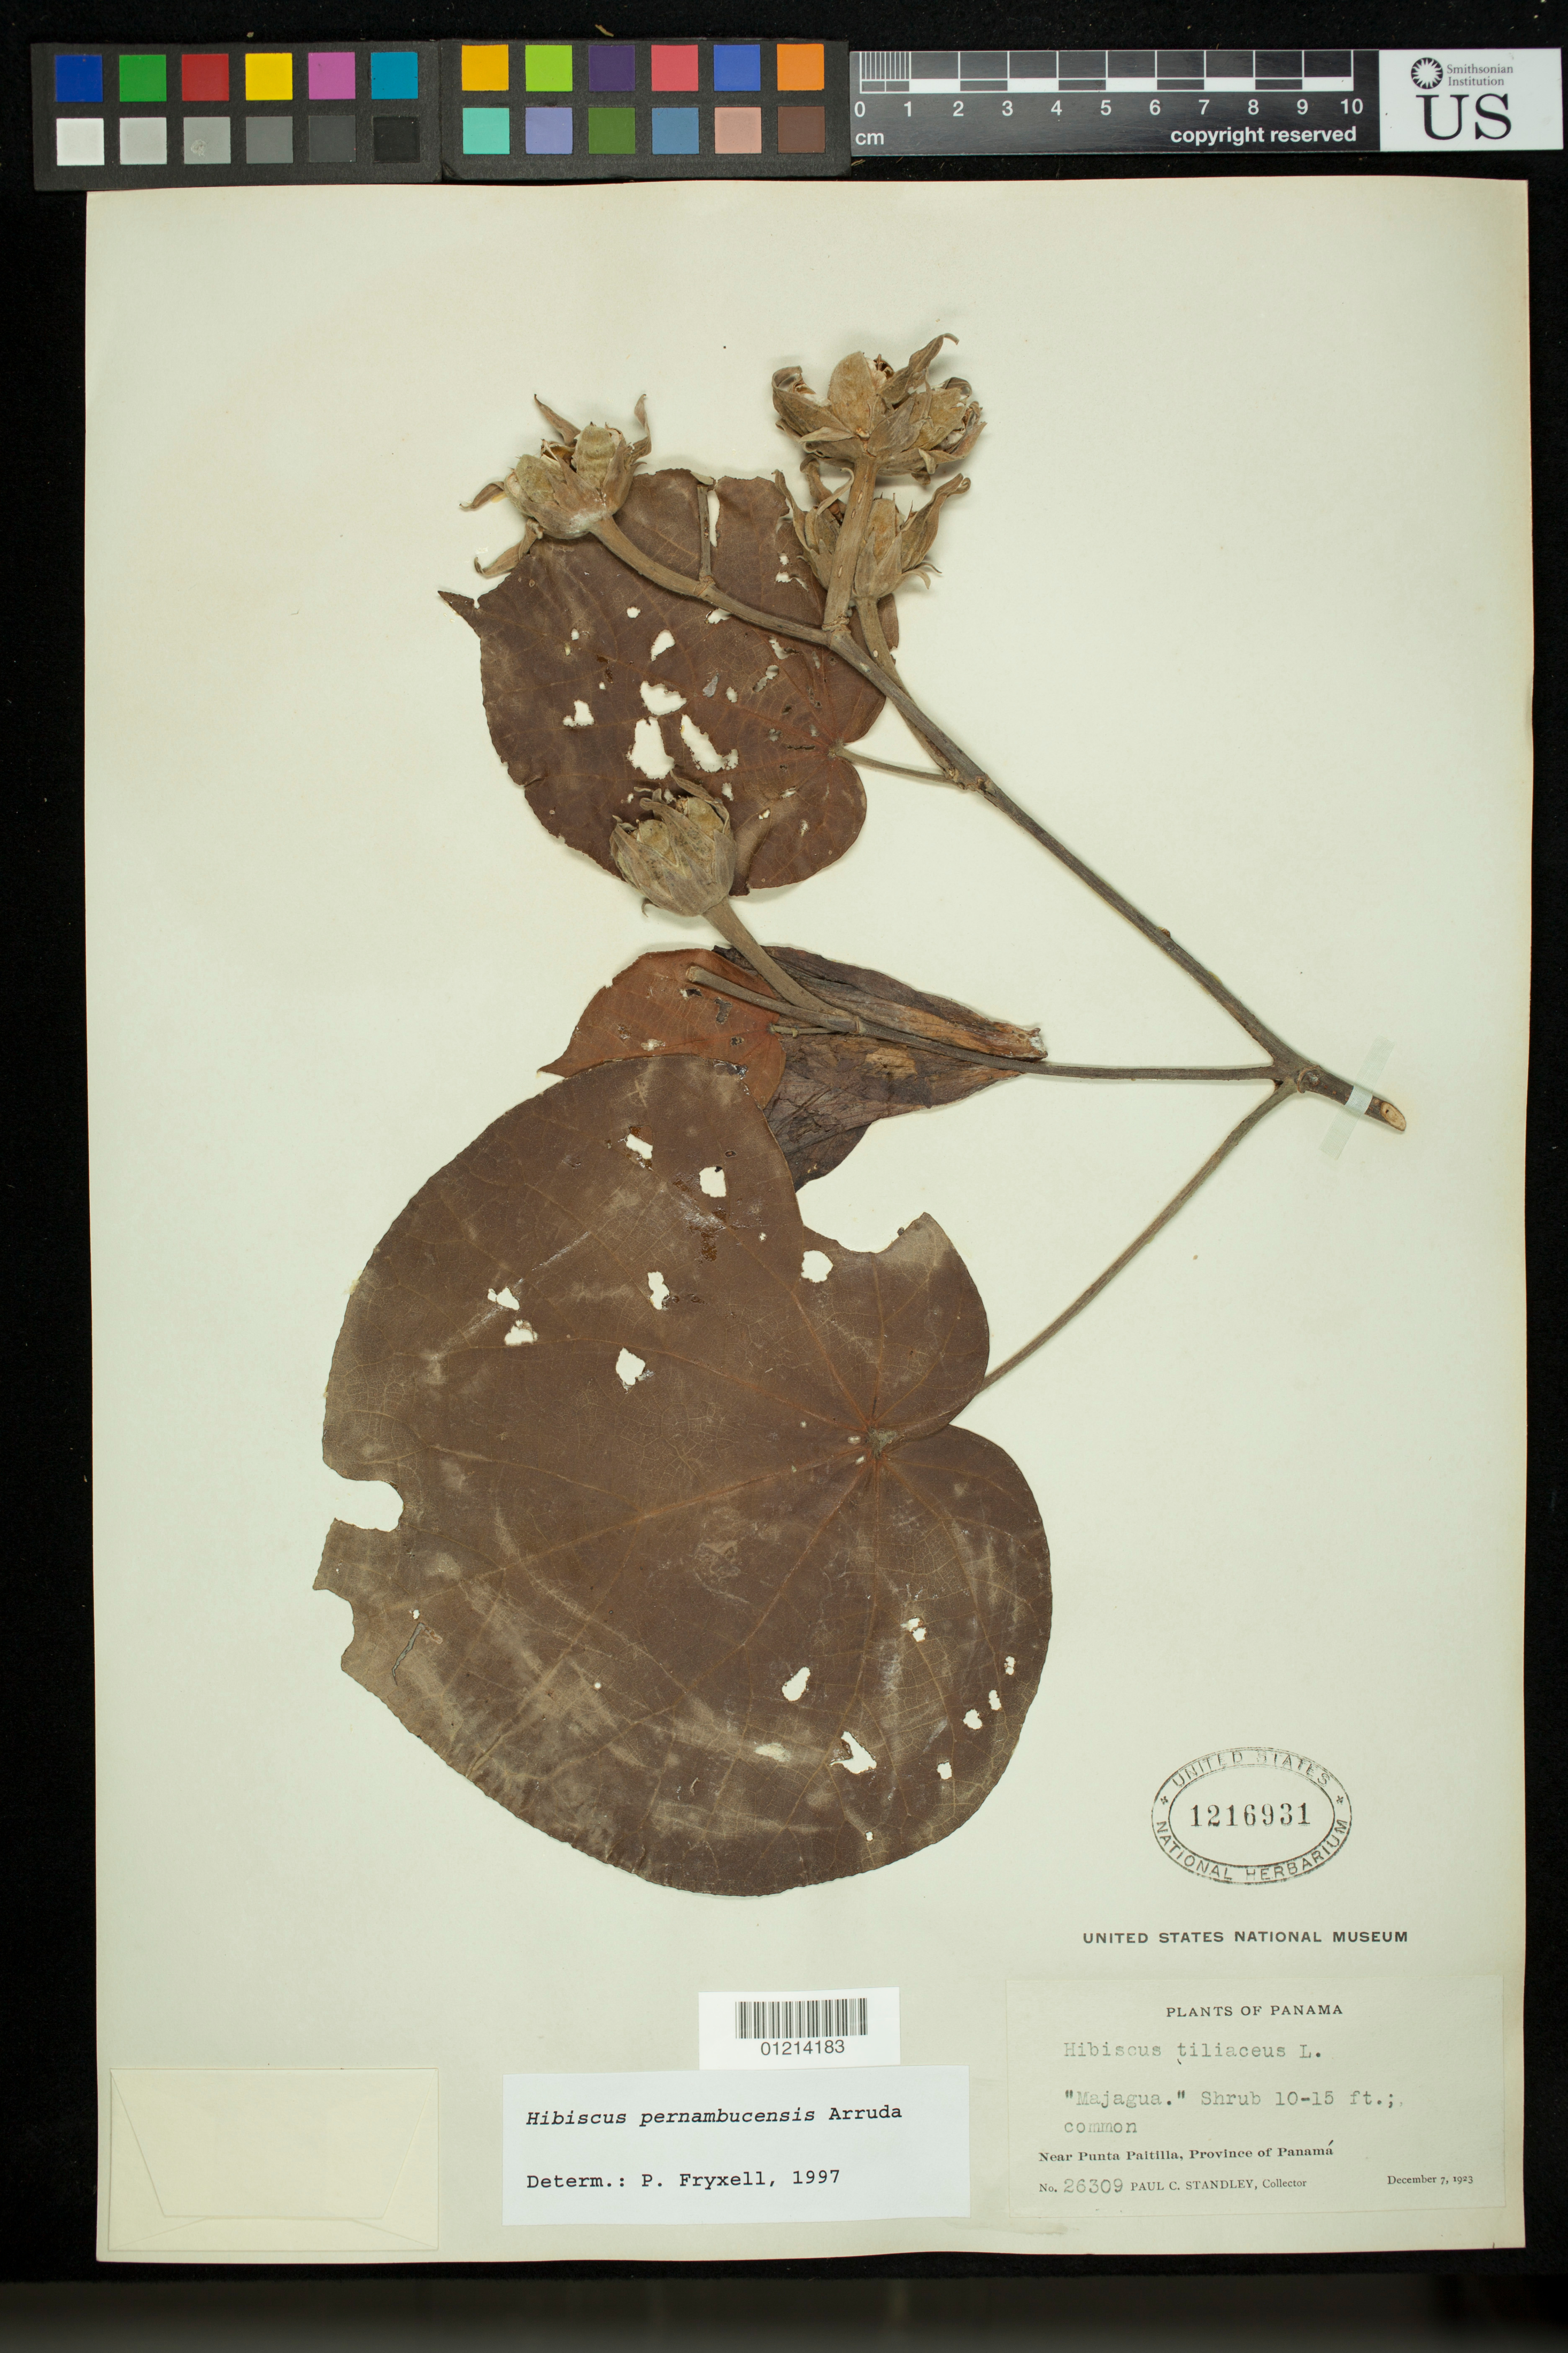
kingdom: Plantae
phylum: Tracheophyta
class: Magnoliopsida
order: Malvales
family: Malvaceae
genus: Talipariti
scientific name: Talipariti tiliaceum var. tiliaceum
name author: (L.) Fryxell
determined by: Dorr, Laurence J., Curator (BOT), Smithsonian Institution - National Museum of Natural History (UNITED STATES)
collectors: P. C. Standley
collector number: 26309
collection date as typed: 12 Jul 1923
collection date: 1923-07-12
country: Panama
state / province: Panamá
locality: Panama: Near Punta Paitilla, Province of Panamá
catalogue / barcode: US 1216931